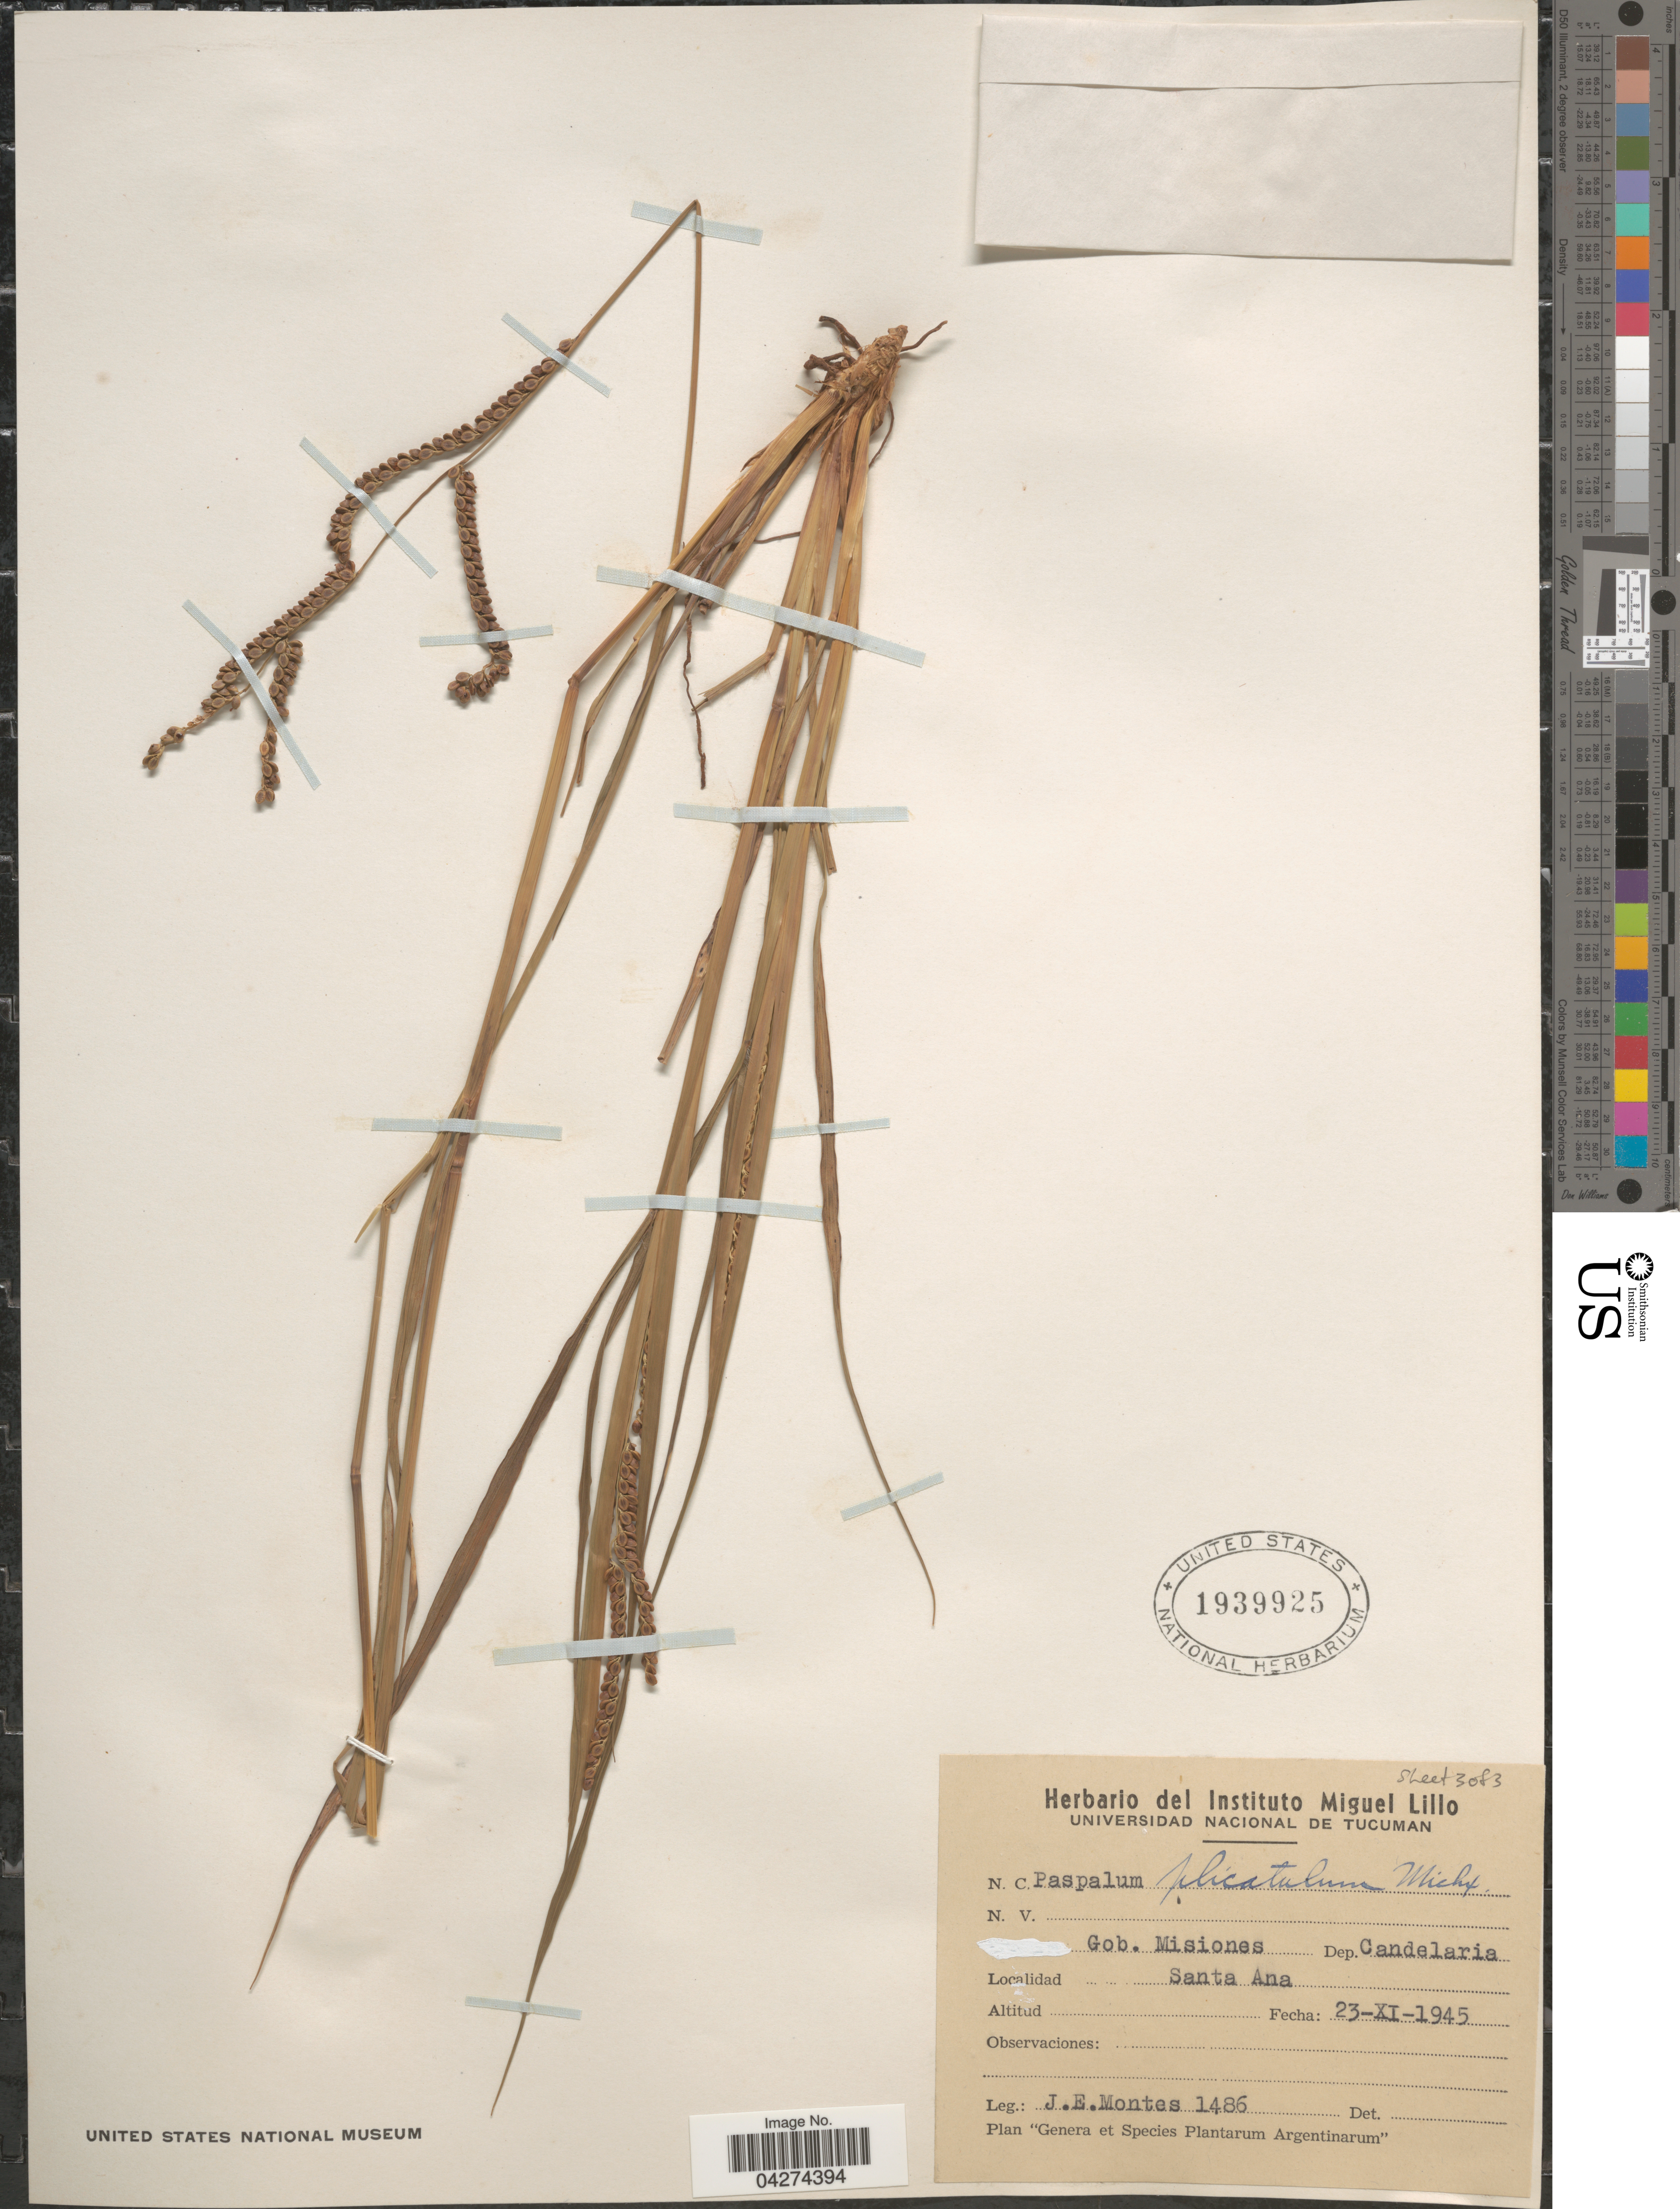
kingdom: Plantae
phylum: Tracheophyta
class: Liliopsida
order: Poales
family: Poaceae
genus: Paspalum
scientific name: Paspalum plicatulum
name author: Michx.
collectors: J. E. Montes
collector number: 1486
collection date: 1945-11-23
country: Argentina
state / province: Misiones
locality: Gob. Misiones. Dep.Candelaria. Santa Ana.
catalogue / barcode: US 1939925